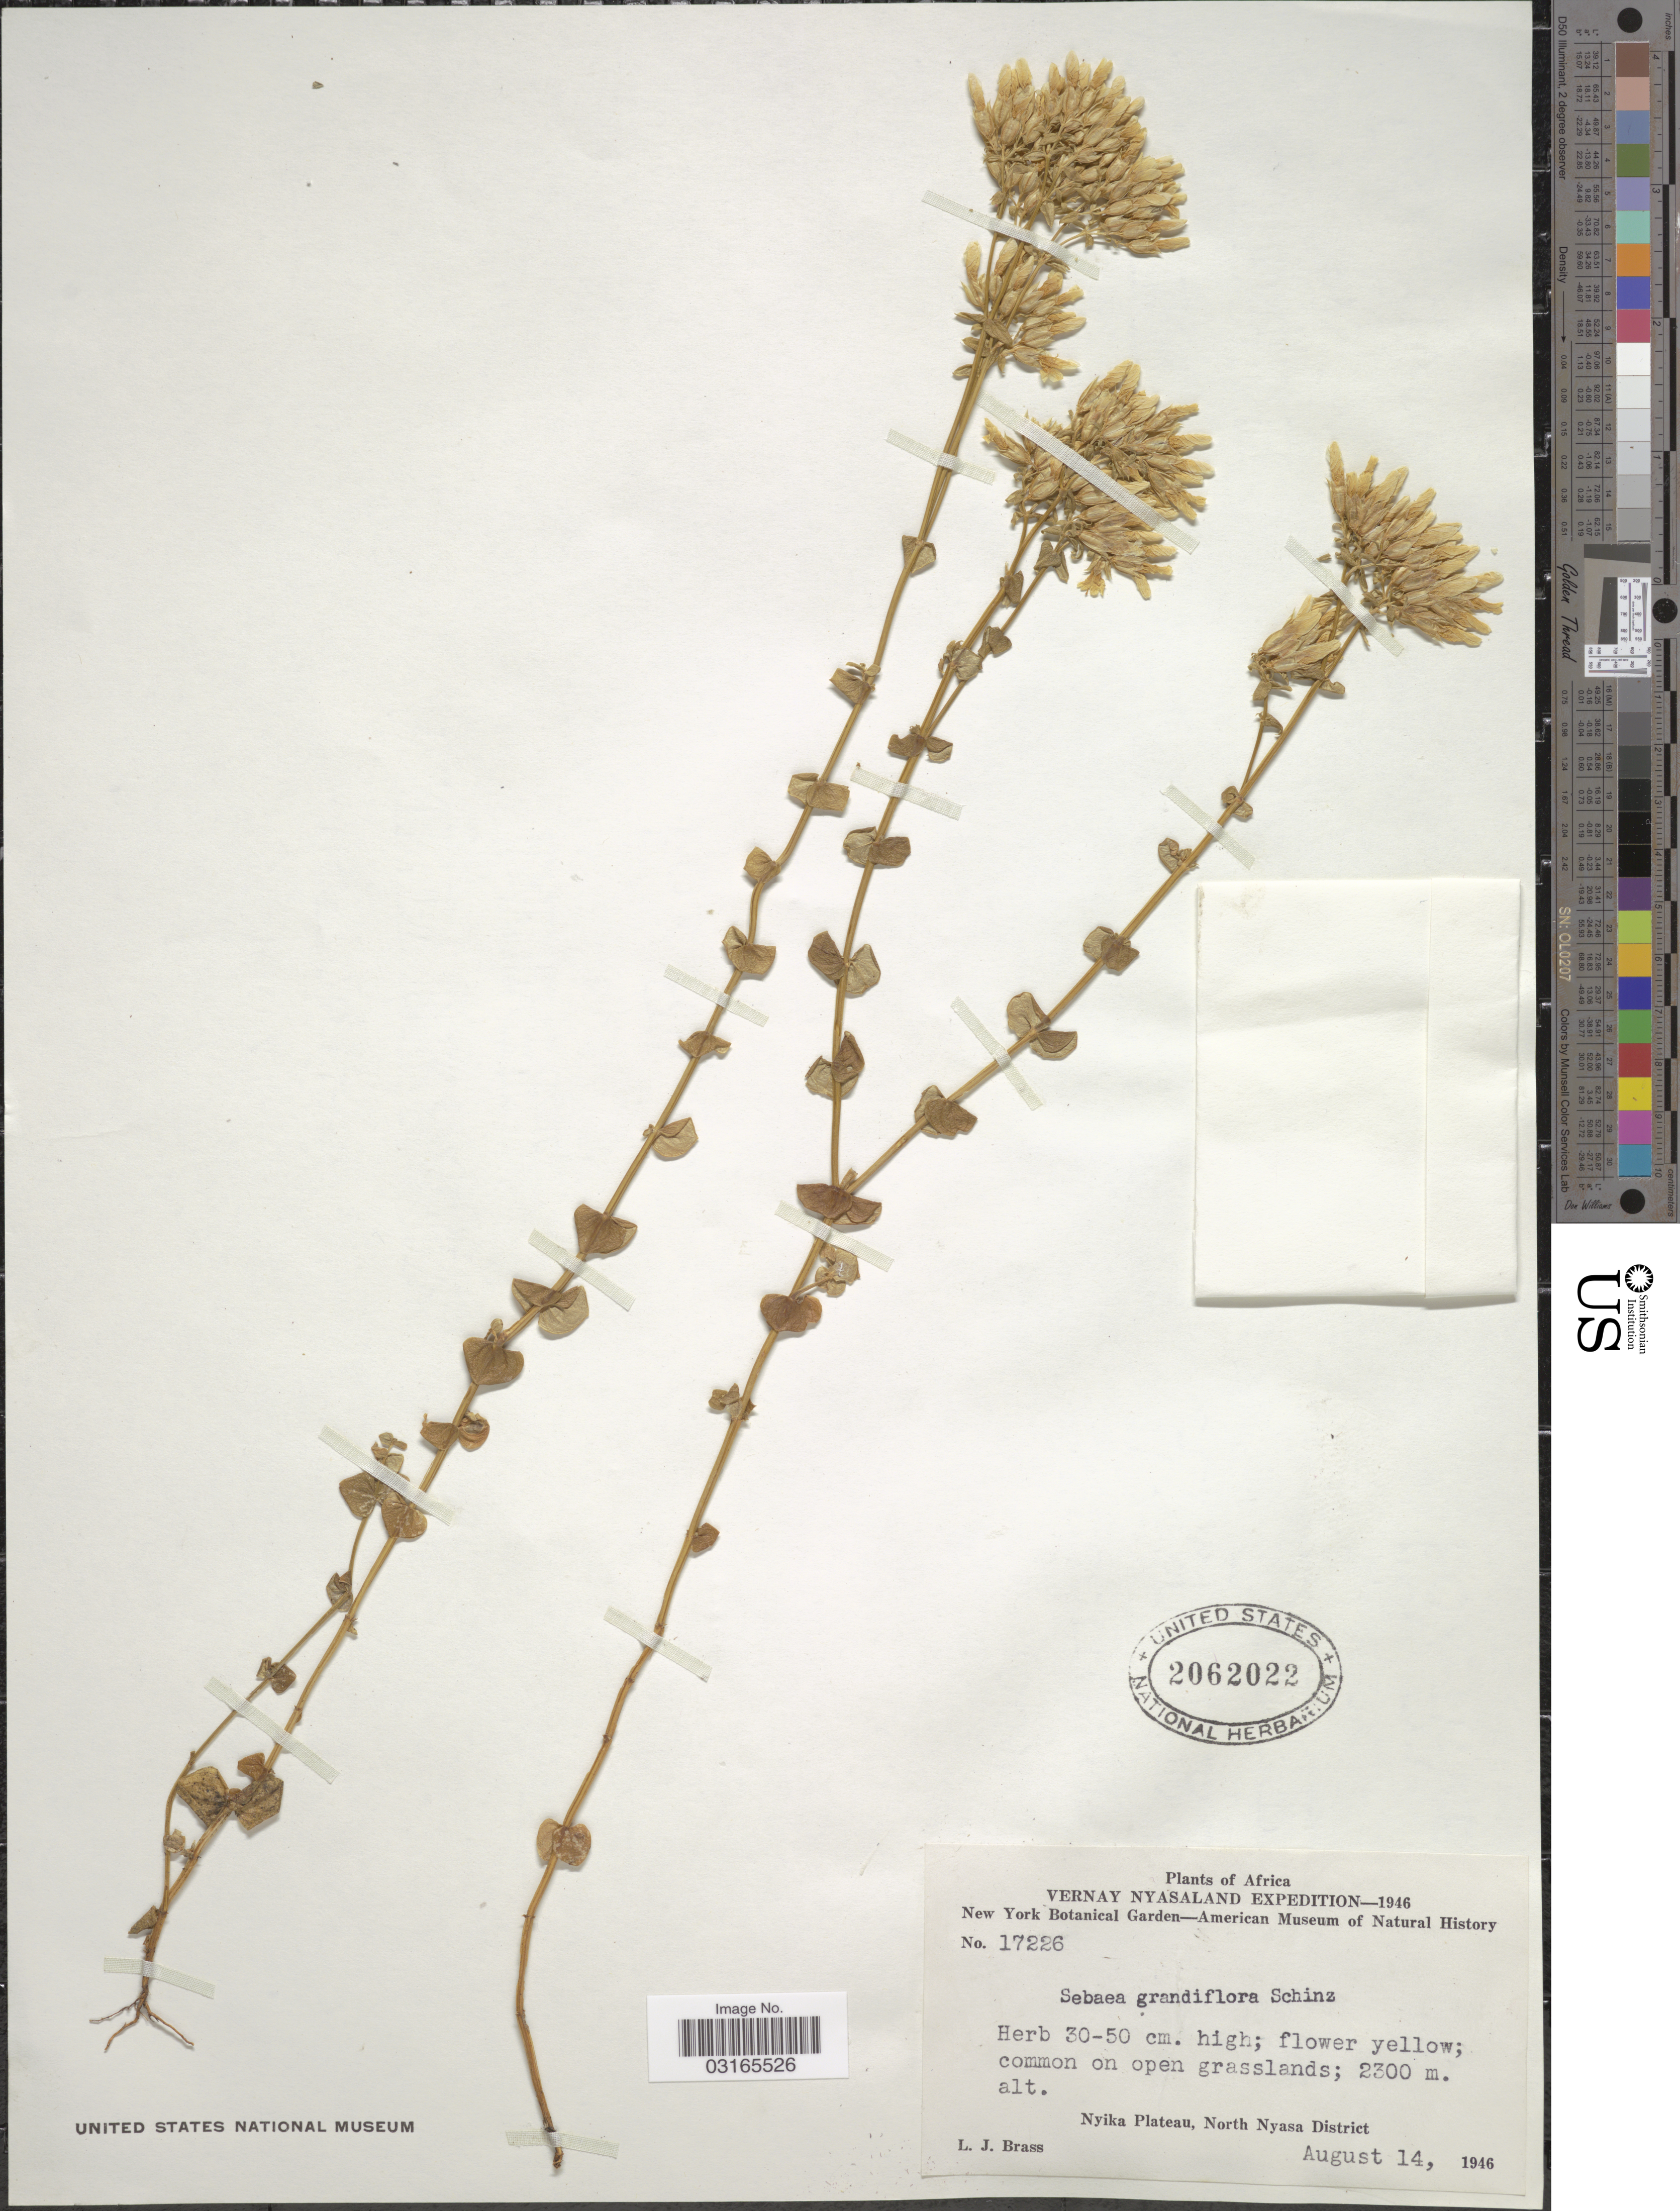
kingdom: Plantae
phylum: Tracheophyta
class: Magnoliopsida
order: Gentianales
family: Gentianaceae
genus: Sebaea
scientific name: Sebaea grandiflora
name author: Schinz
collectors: L. J. Brass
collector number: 17226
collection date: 1946-08-14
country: Malawi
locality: Vernay Nyasaland. Nyika Plateau, North Nyasa District.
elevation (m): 2300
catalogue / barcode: US 2062022